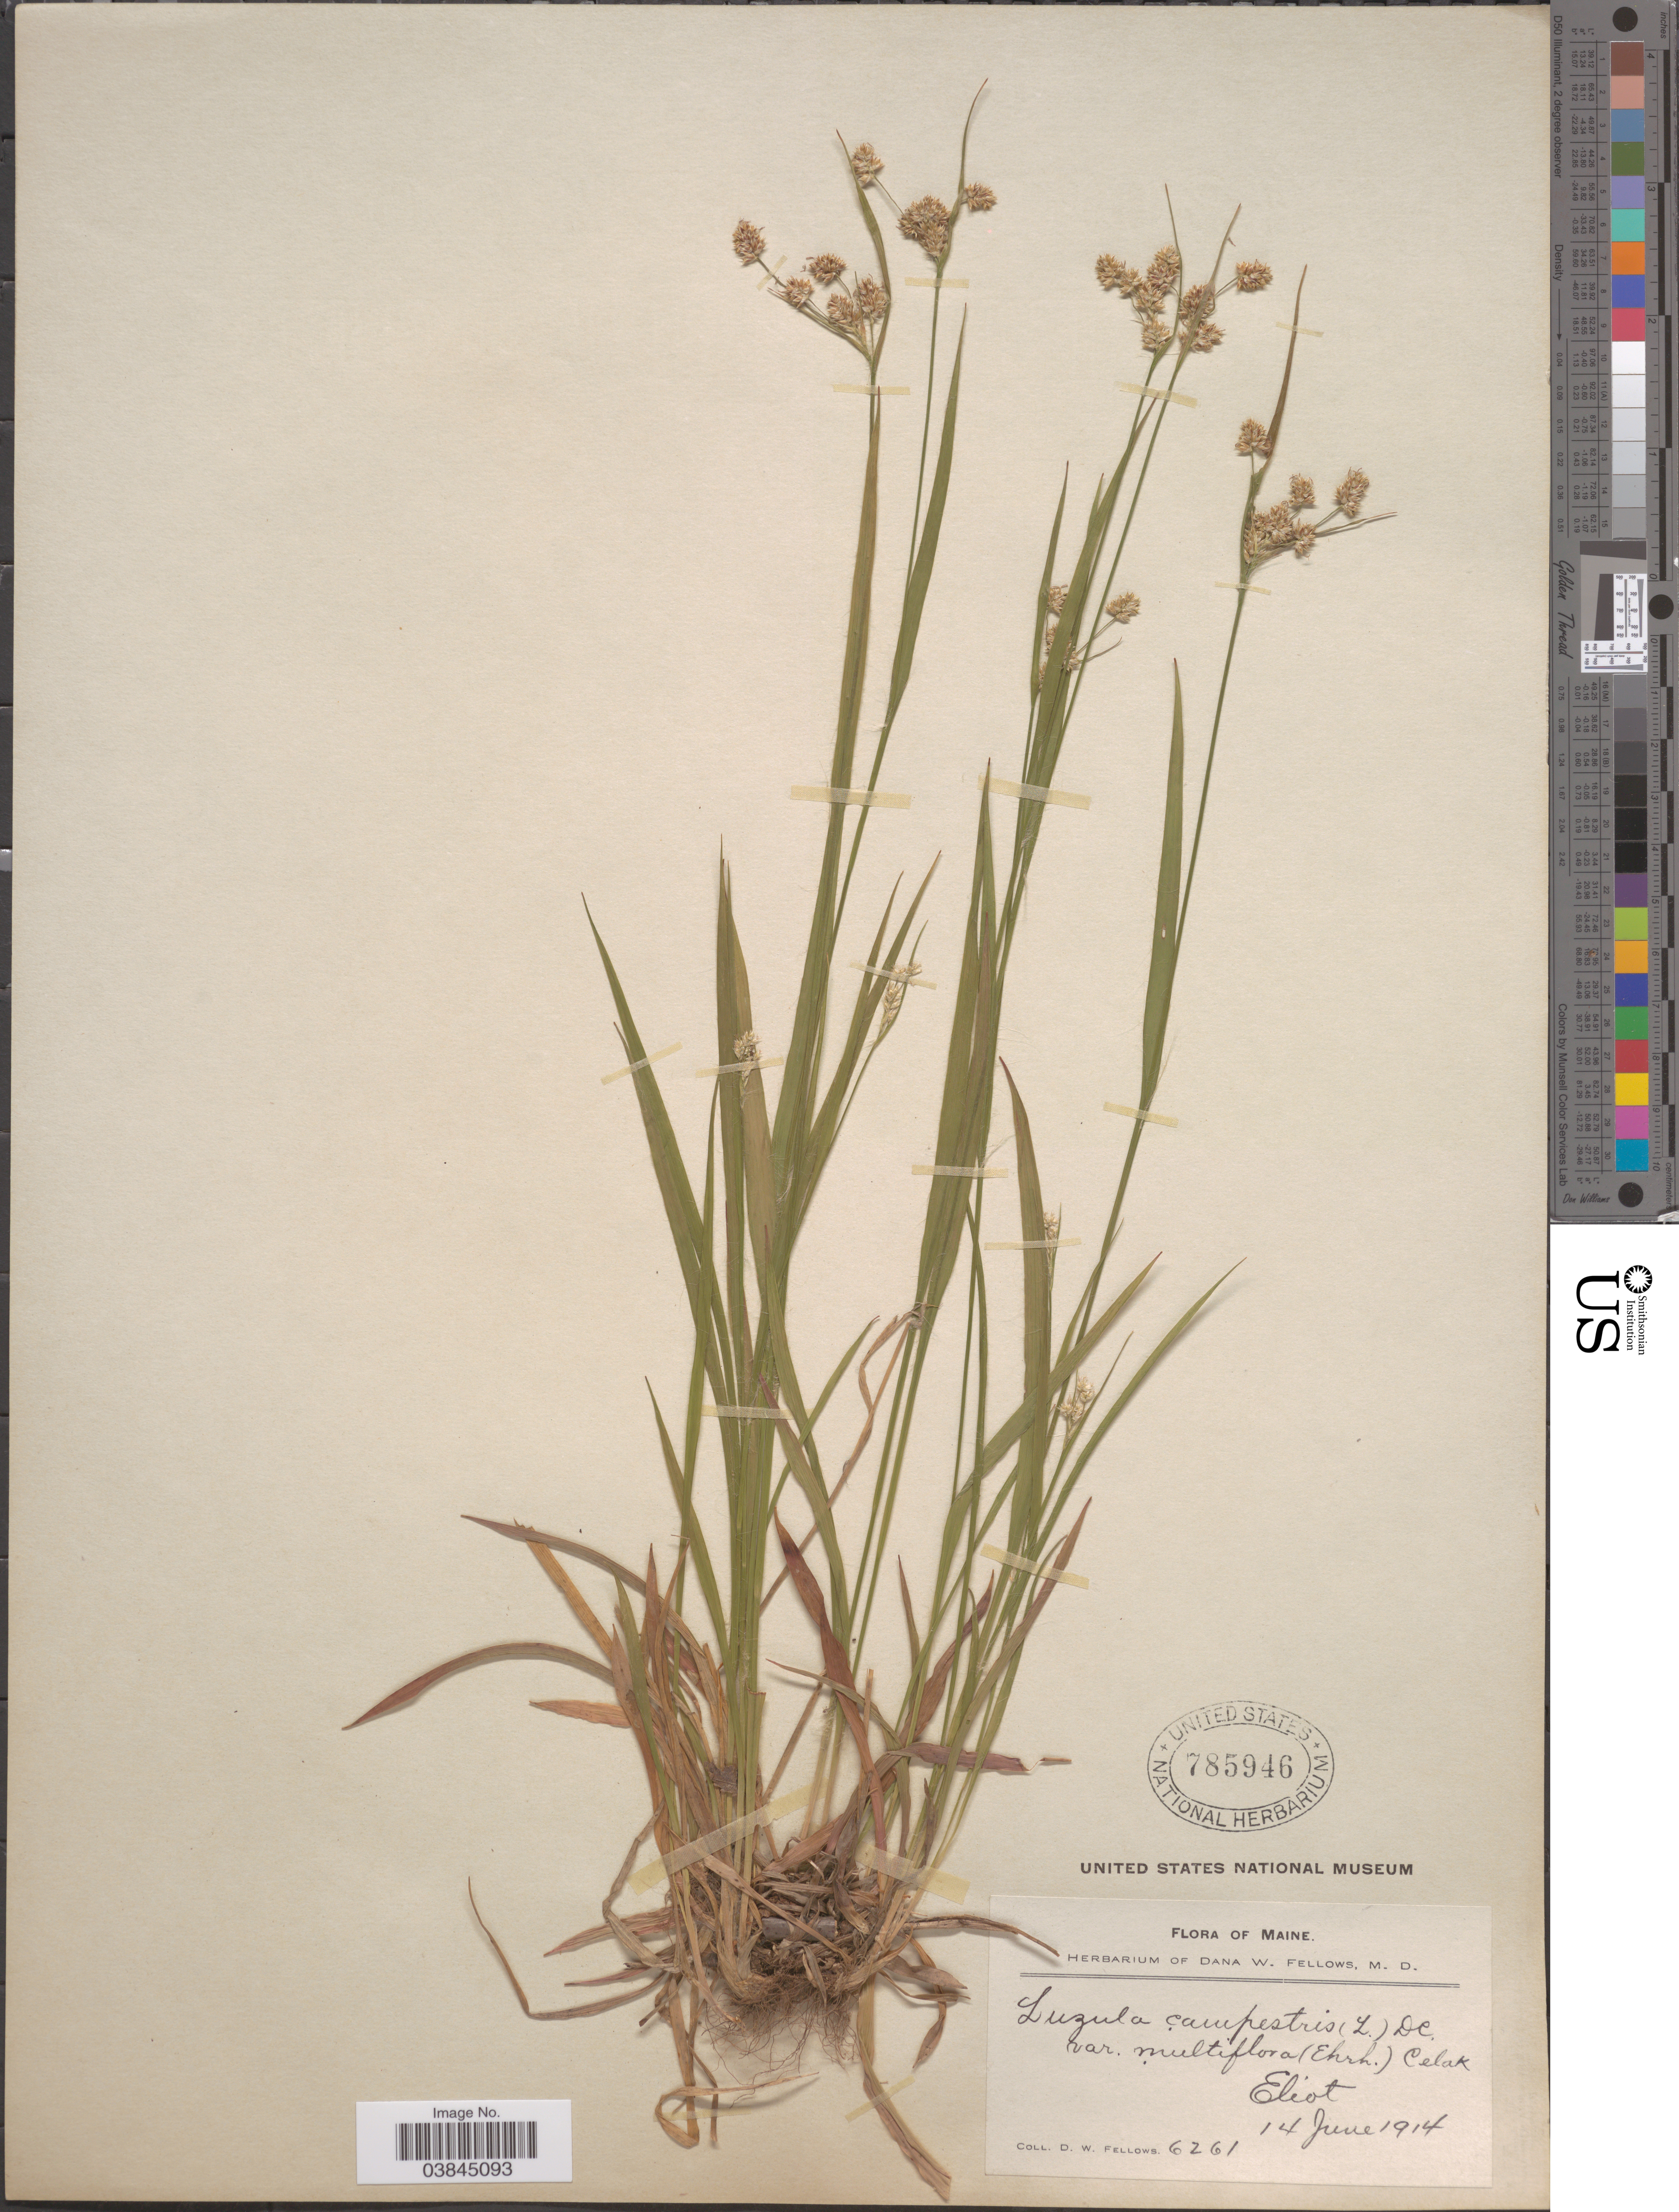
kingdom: Plantae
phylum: Tracheophyta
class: Liliopsida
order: Poales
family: Juncaceae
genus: Luzula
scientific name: Luzula campestris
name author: (L.) DC.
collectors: D. W. Fellows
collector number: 6261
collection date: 1914-06-14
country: United States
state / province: Maine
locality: Eliot.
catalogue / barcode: US 785946